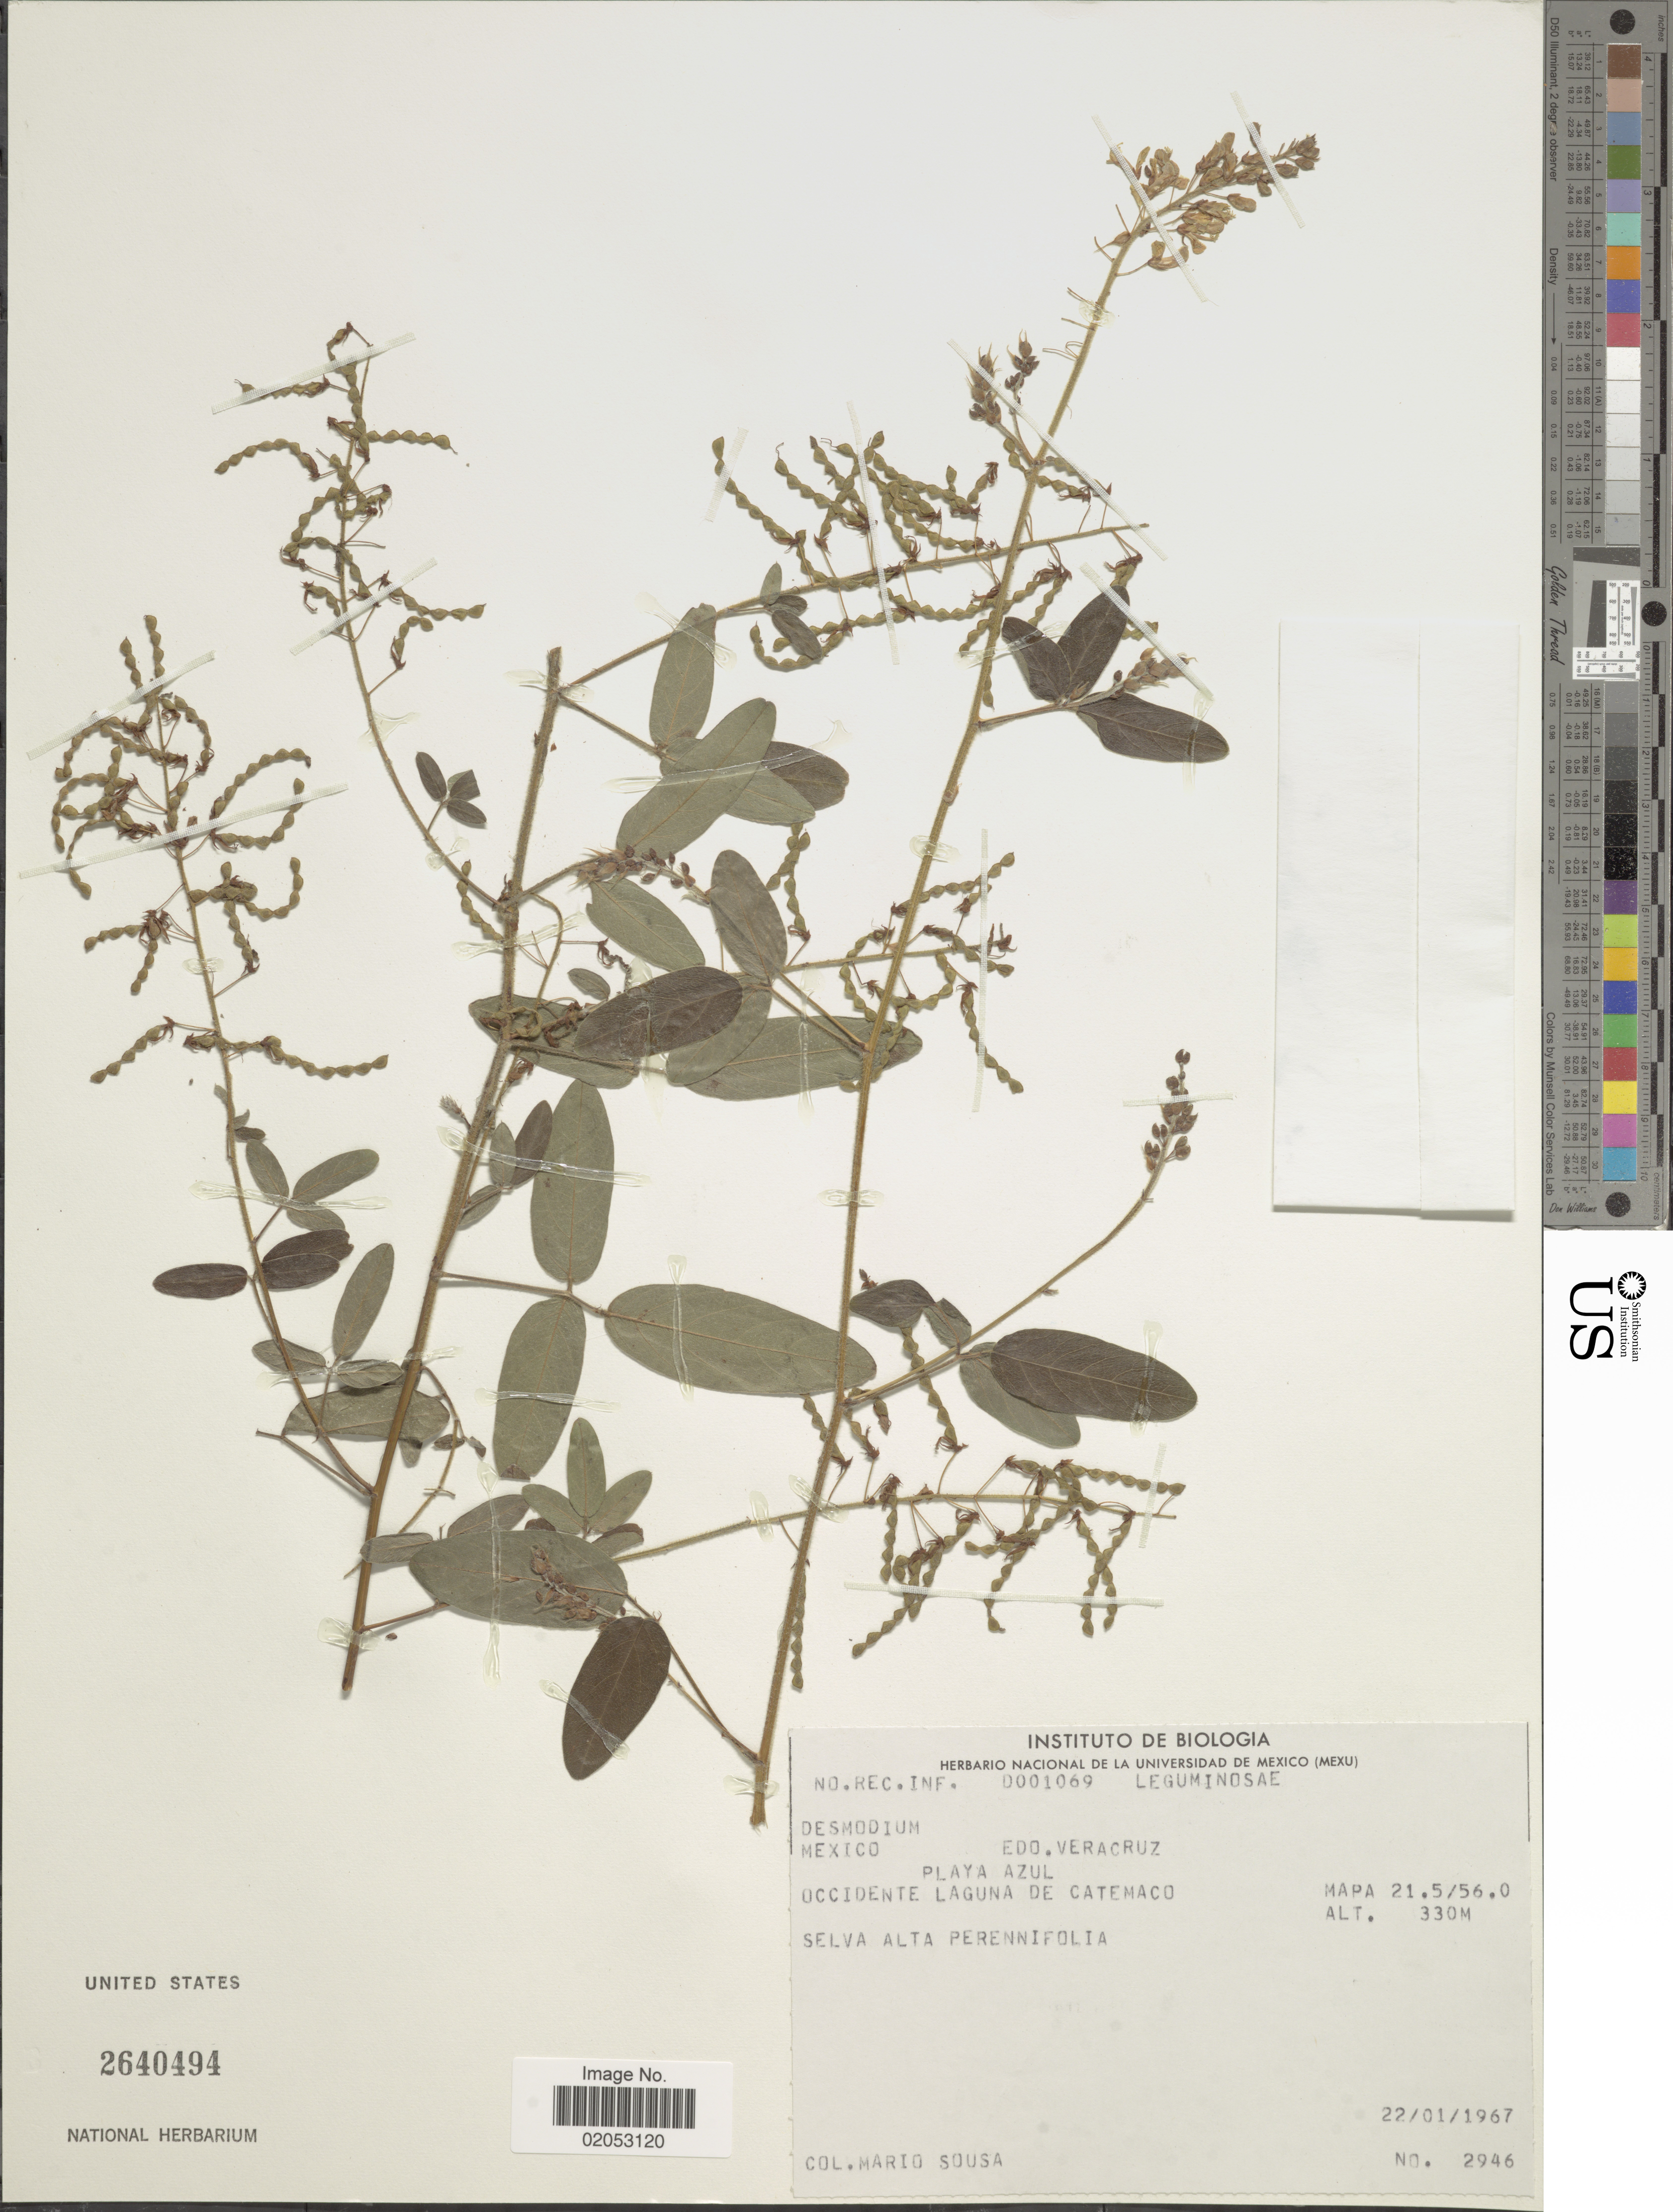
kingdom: Plantae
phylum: Tracheophyta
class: Magnoliopsida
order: Fabales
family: Fabaceae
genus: Desmodium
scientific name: Desmodium sp.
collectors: M. Sousa S.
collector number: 2946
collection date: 1967-01-22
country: Mexico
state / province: Veracruz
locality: Edo. Veracruz. Playa Azul. occidente Laguna de Catemaco. Mapa 21.5/56.0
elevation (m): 330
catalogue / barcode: US 2640494